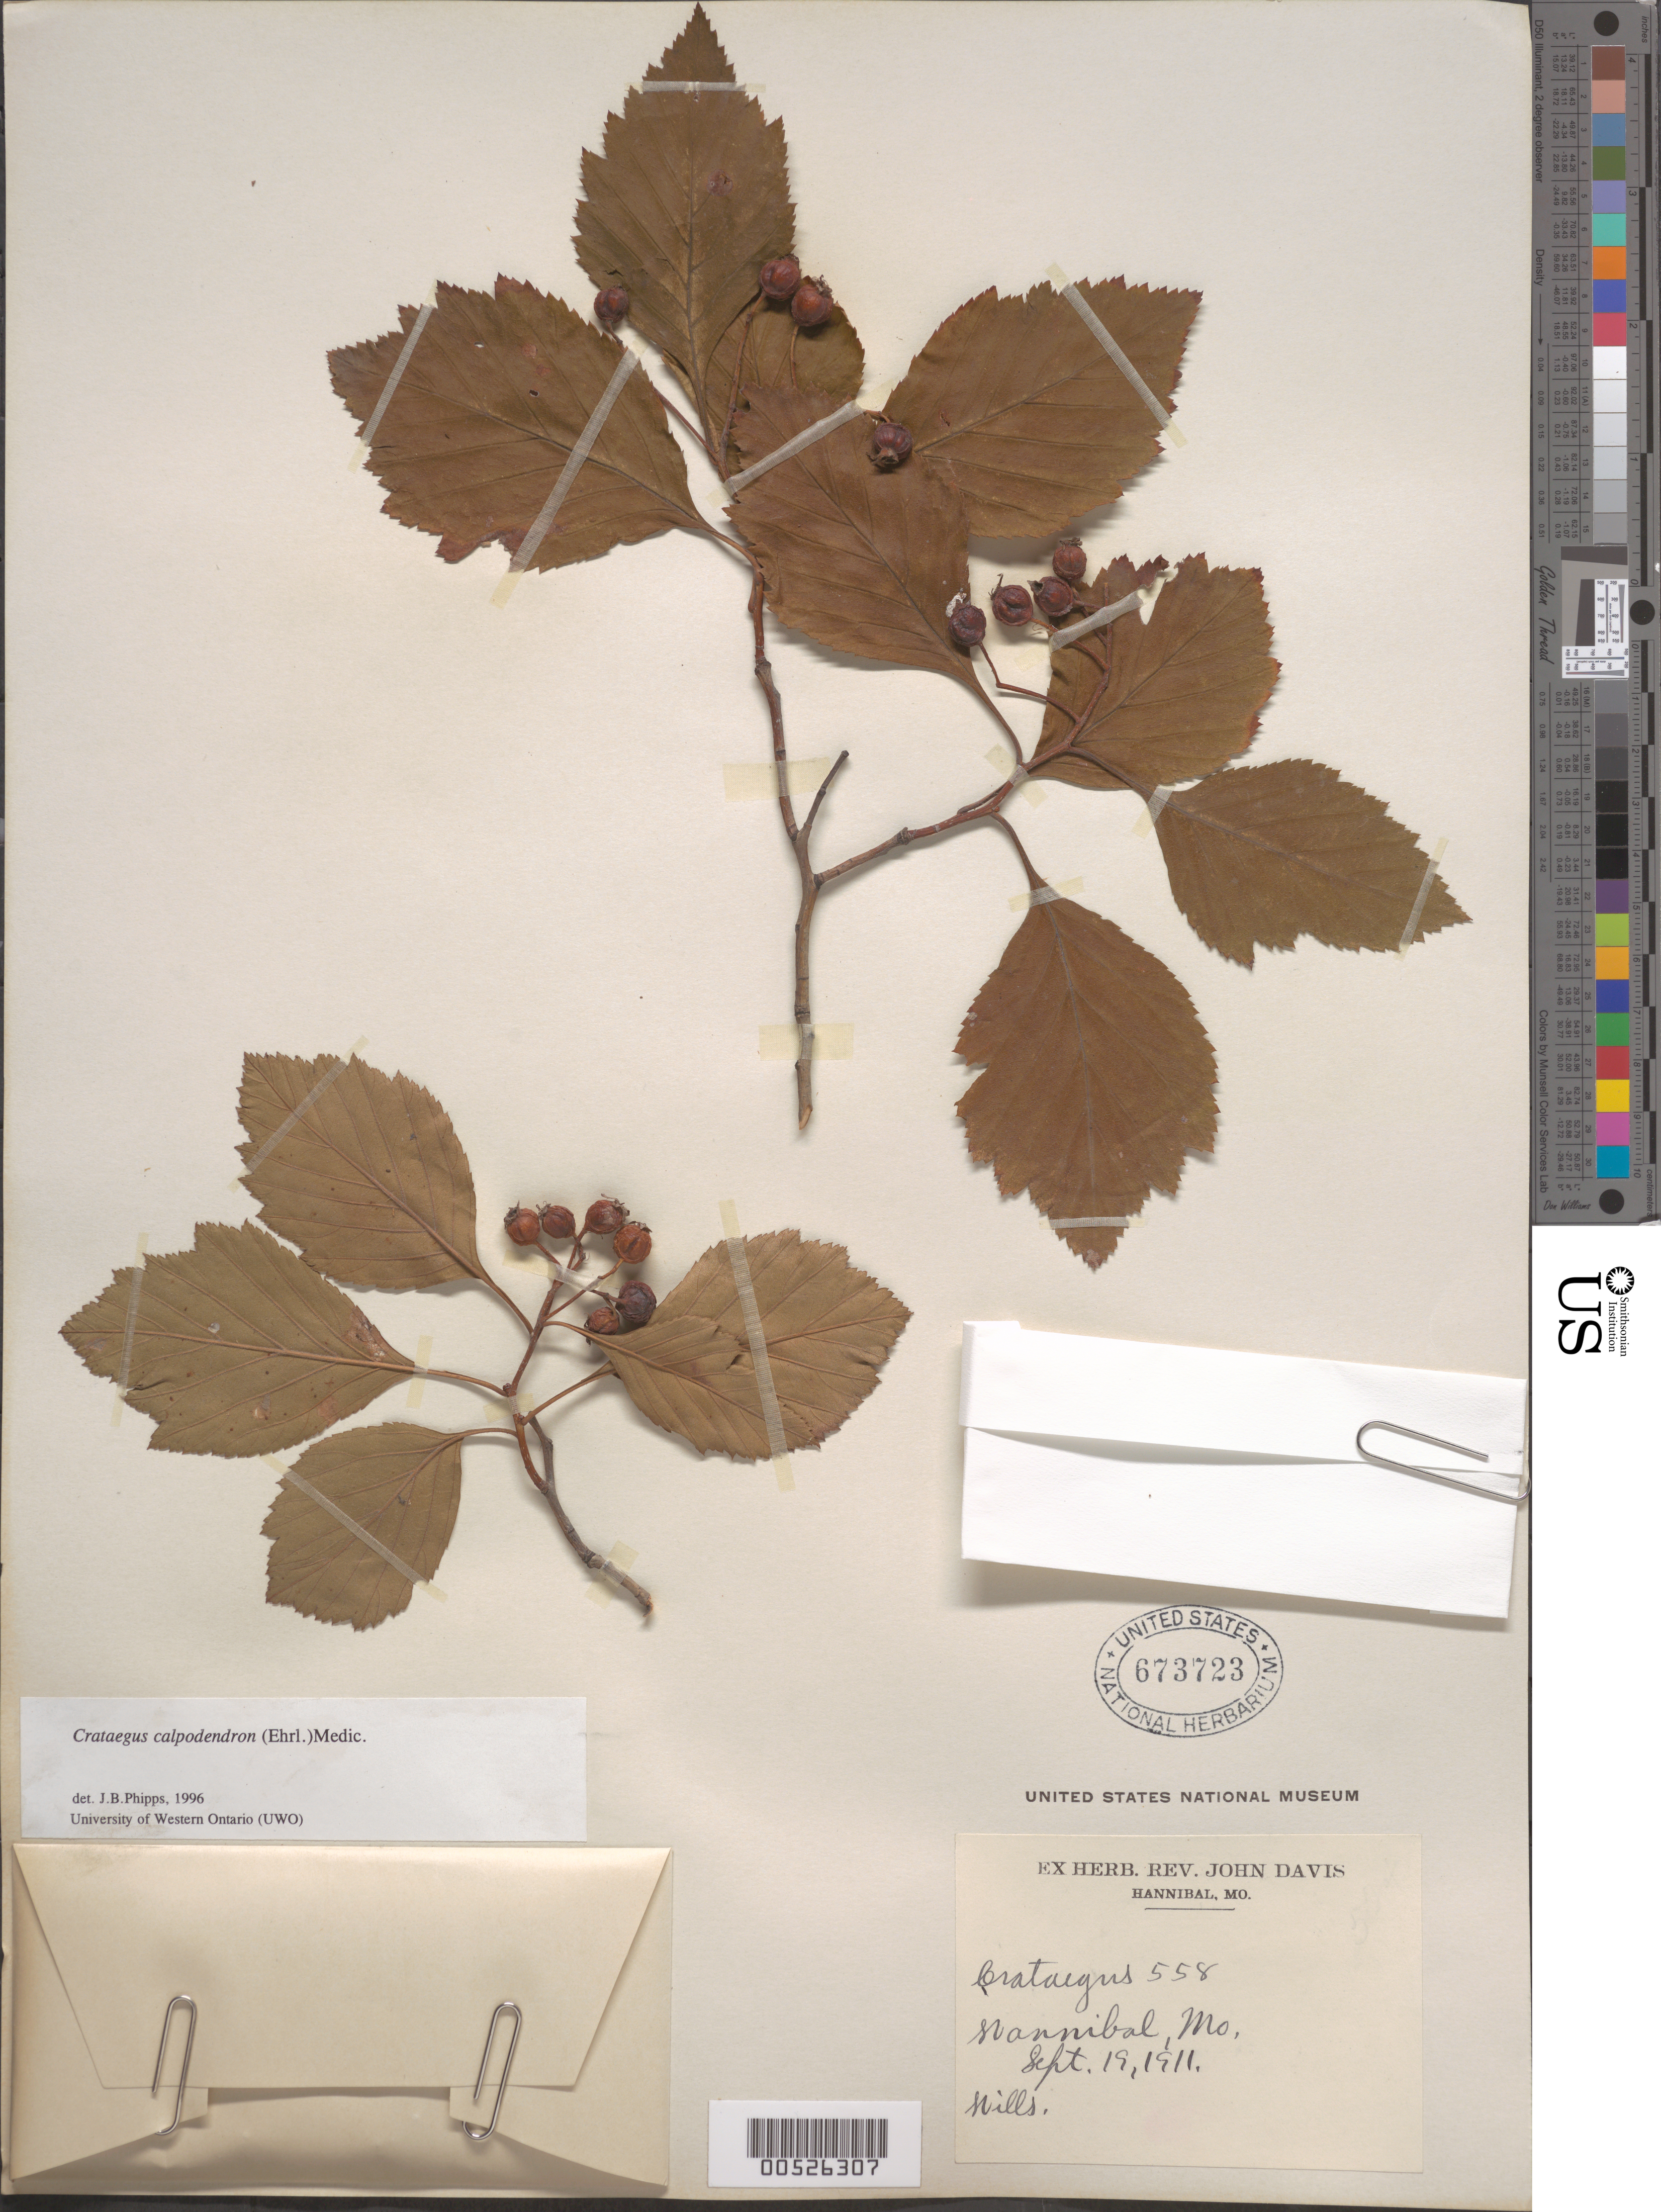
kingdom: Plantae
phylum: Tracheophyta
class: Magnoliopsida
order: Rosales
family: Rosaceae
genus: Crataegus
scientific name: Crataegus calpodendron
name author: (Ehrh.) Medik.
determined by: Phipps, James B., (UWO), University of Western Ontario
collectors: ex herb. J. Davis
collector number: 558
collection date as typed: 19 Sep 1911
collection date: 1911-09-19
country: United States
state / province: Missouri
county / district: Marion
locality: Hannibal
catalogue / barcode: US 673723